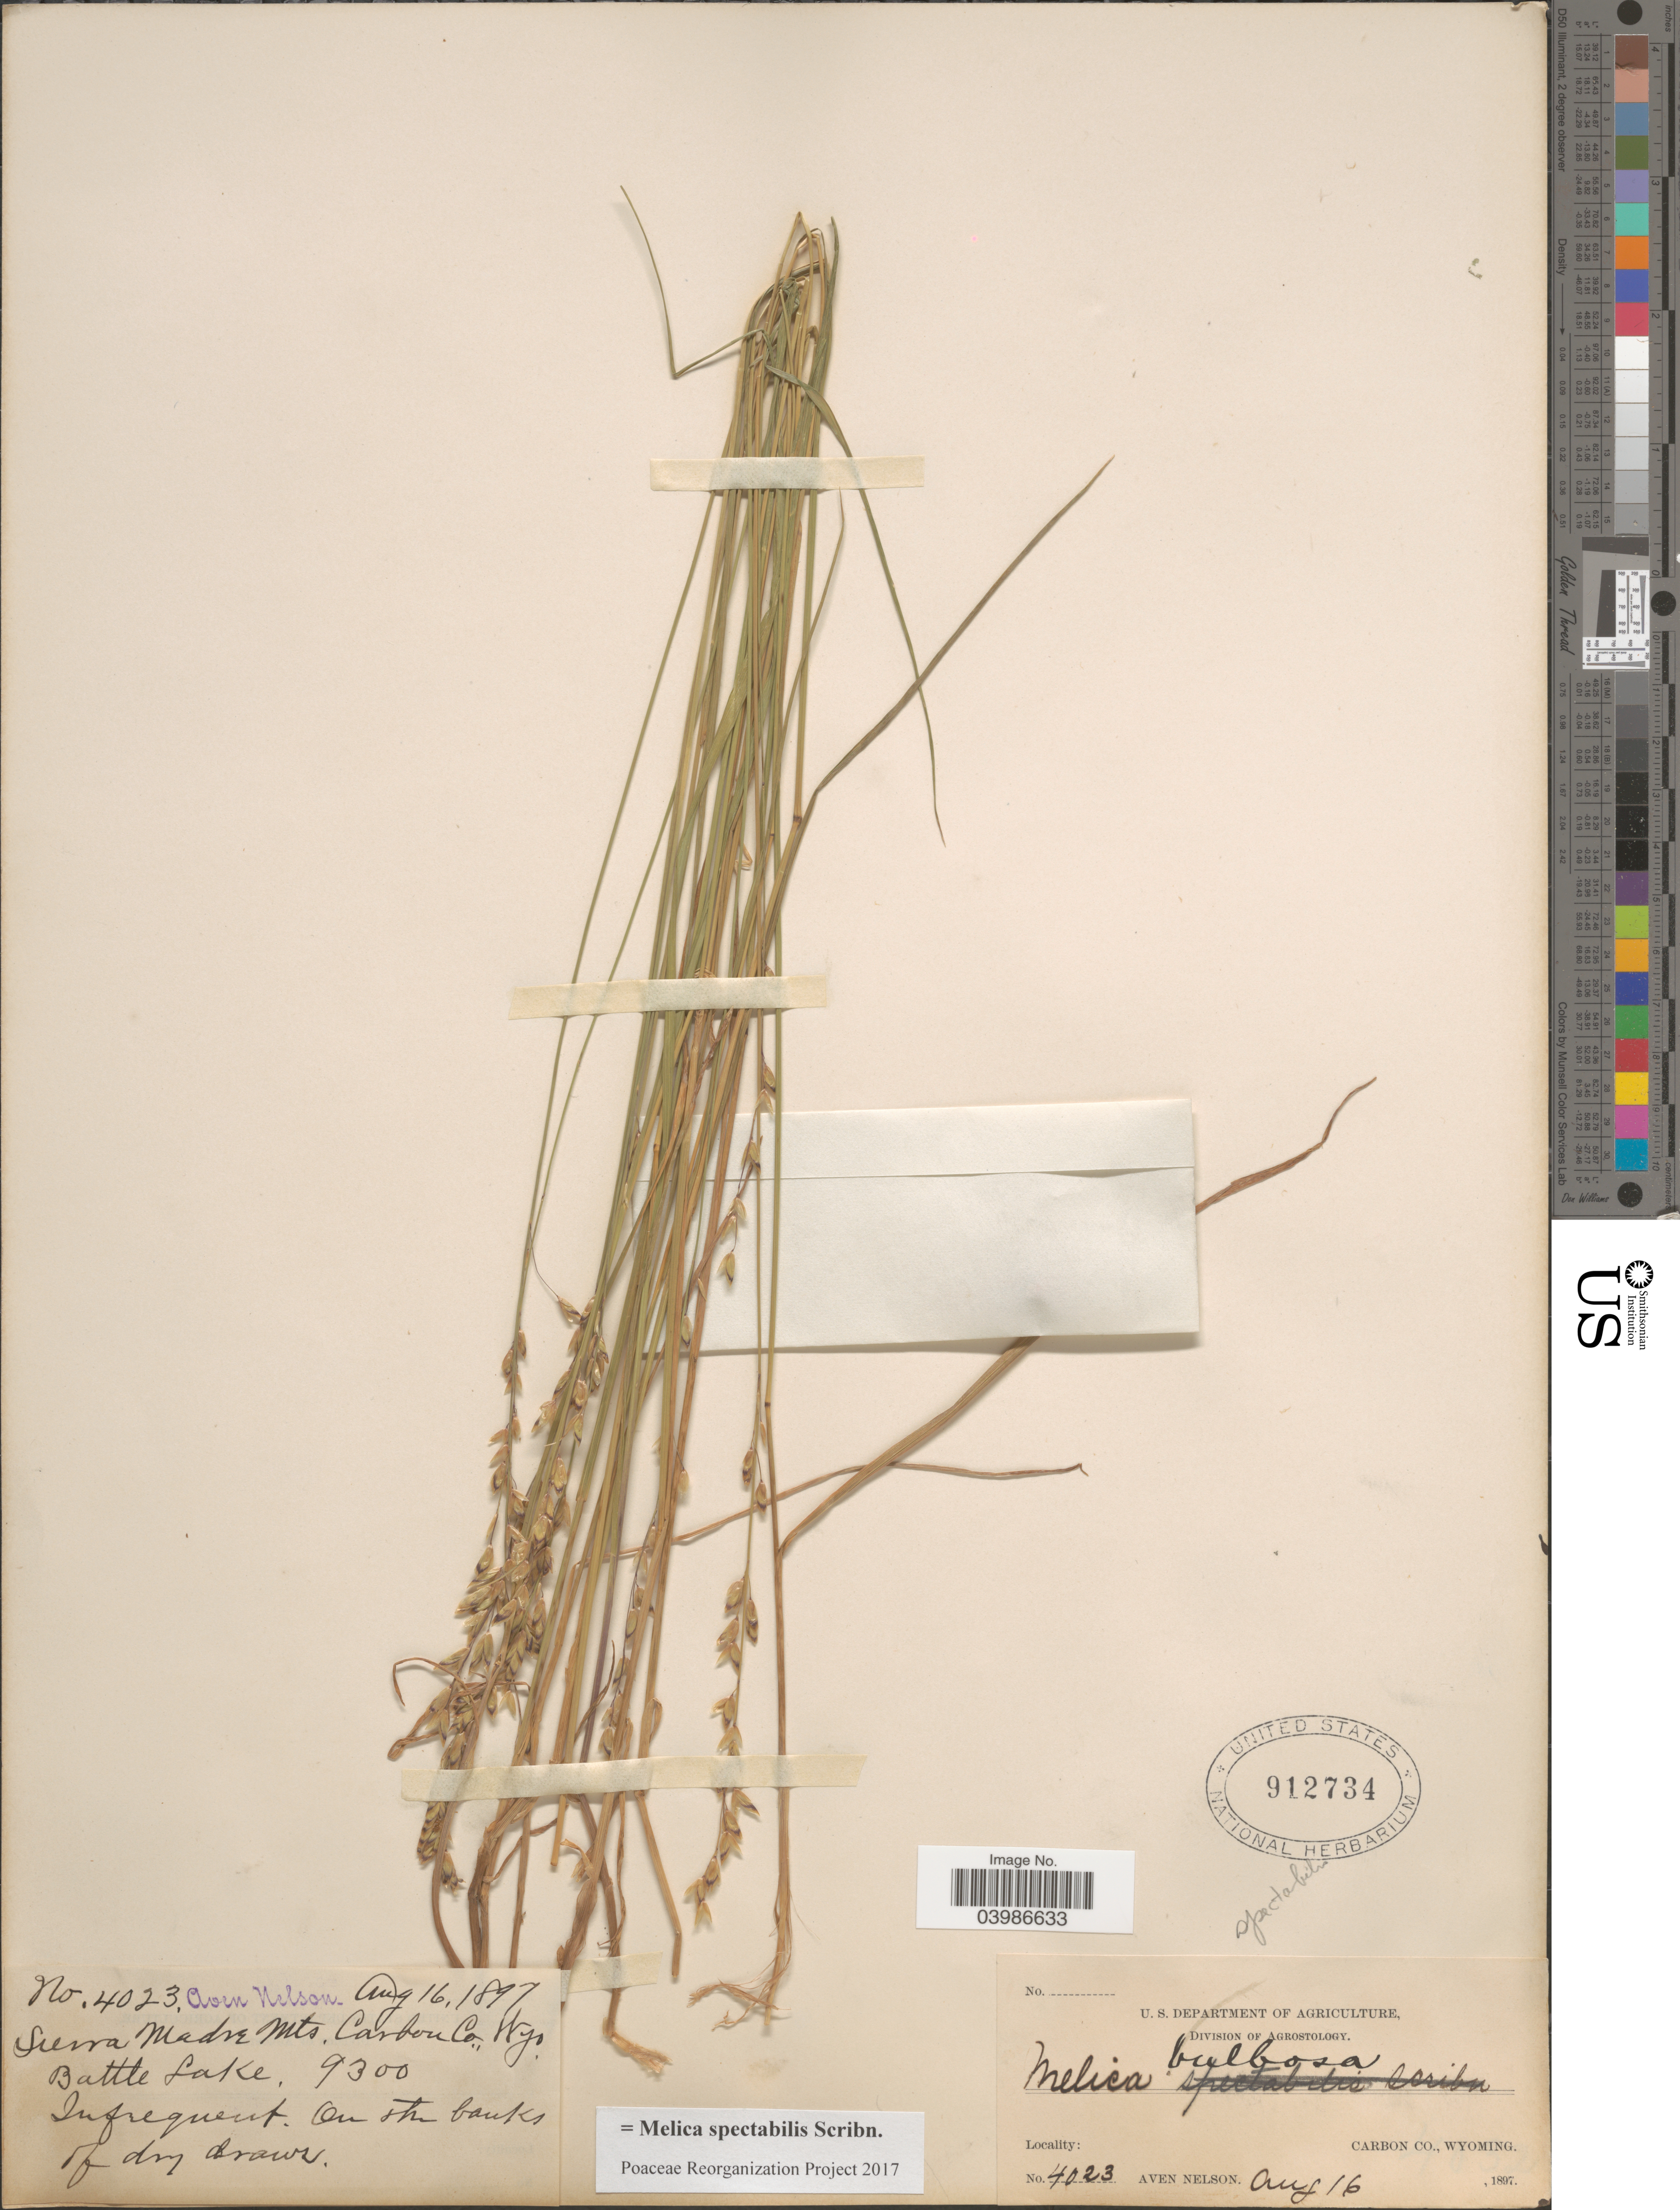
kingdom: Plantae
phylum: Tracheophyta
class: Liliopsida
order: Poales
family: Poaceae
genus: Melica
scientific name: Melica spectabilis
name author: Scribn.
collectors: A. Nelson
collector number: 4023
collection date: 1897-08-16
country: United States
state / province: Wyoming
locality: Sierra Madre Mts. Carbon Co. Battle Lake.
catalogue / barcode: US 912734